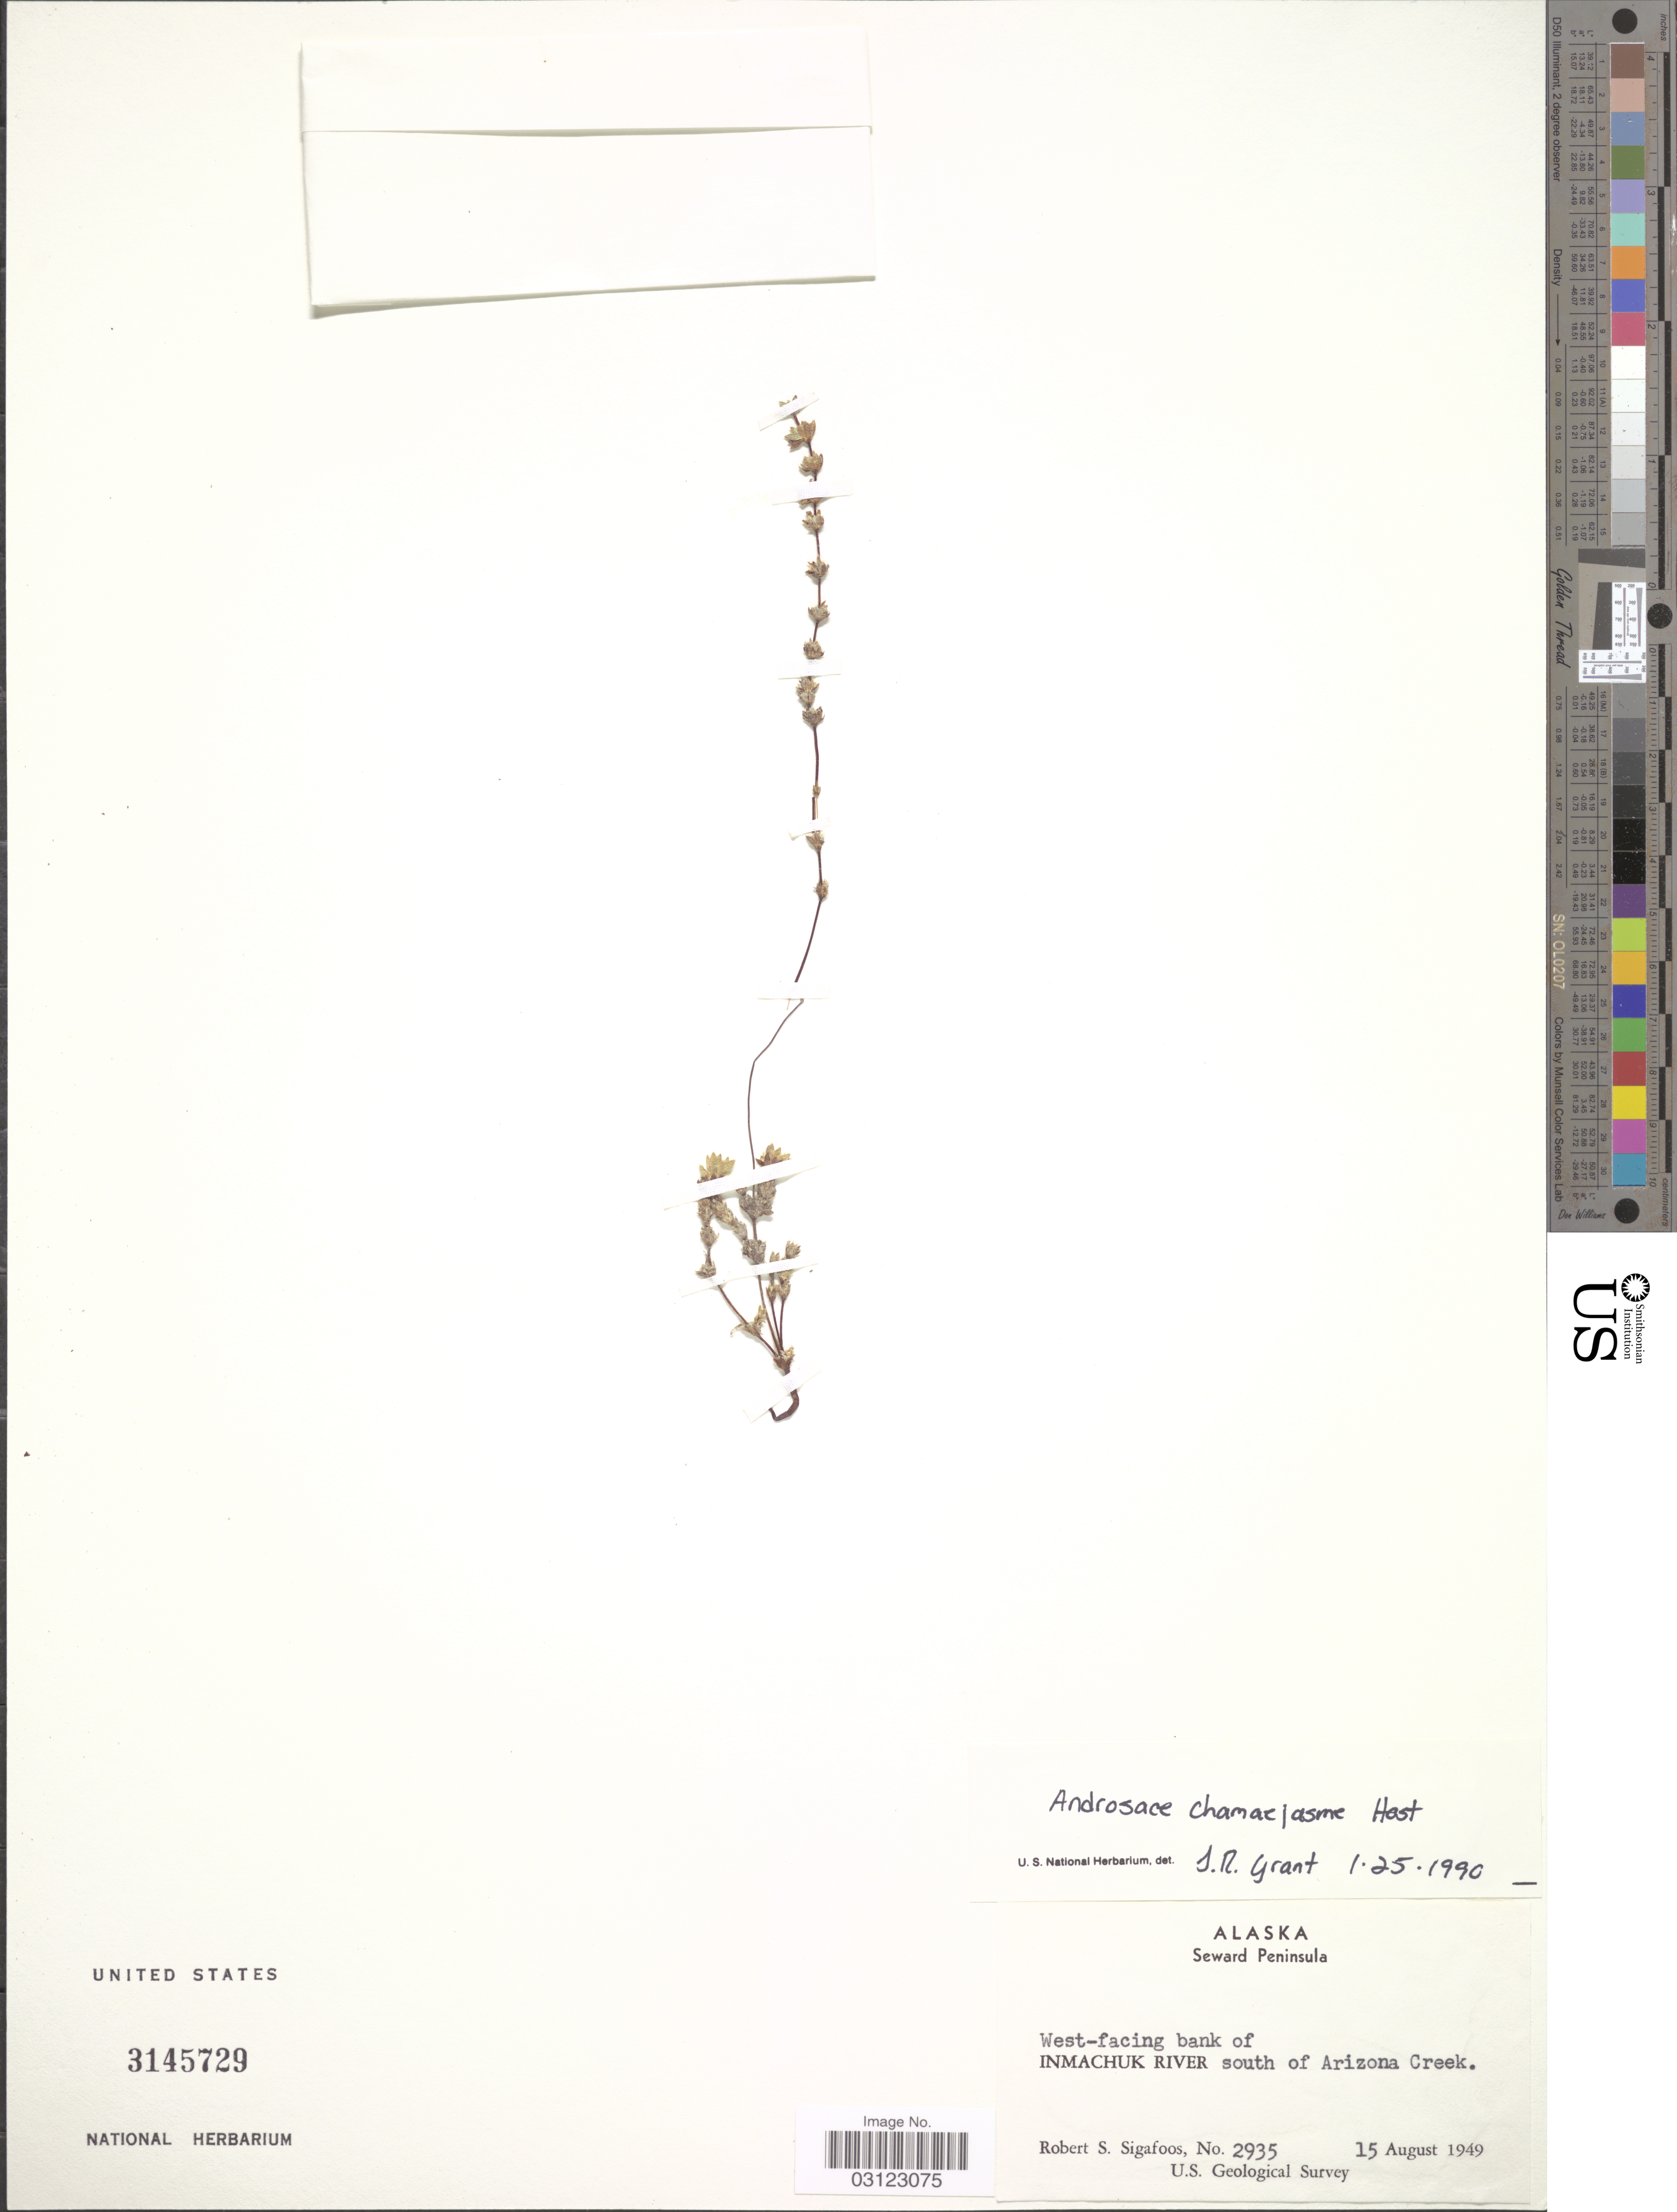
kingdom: Plantae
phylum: Tracheophyta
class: Magnoliopsida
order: Ericales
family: Primulaceae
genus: Androsace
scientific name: Androsace chamaejasme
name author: Wulfen ex Host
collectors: R. Sigafoos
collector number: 2935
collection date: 1949-08-15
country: United States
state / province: Alaska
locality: Seward Peninsula. West-facing bank of Inmachuk River south of Arizona Creek.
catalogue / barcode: US 3145729